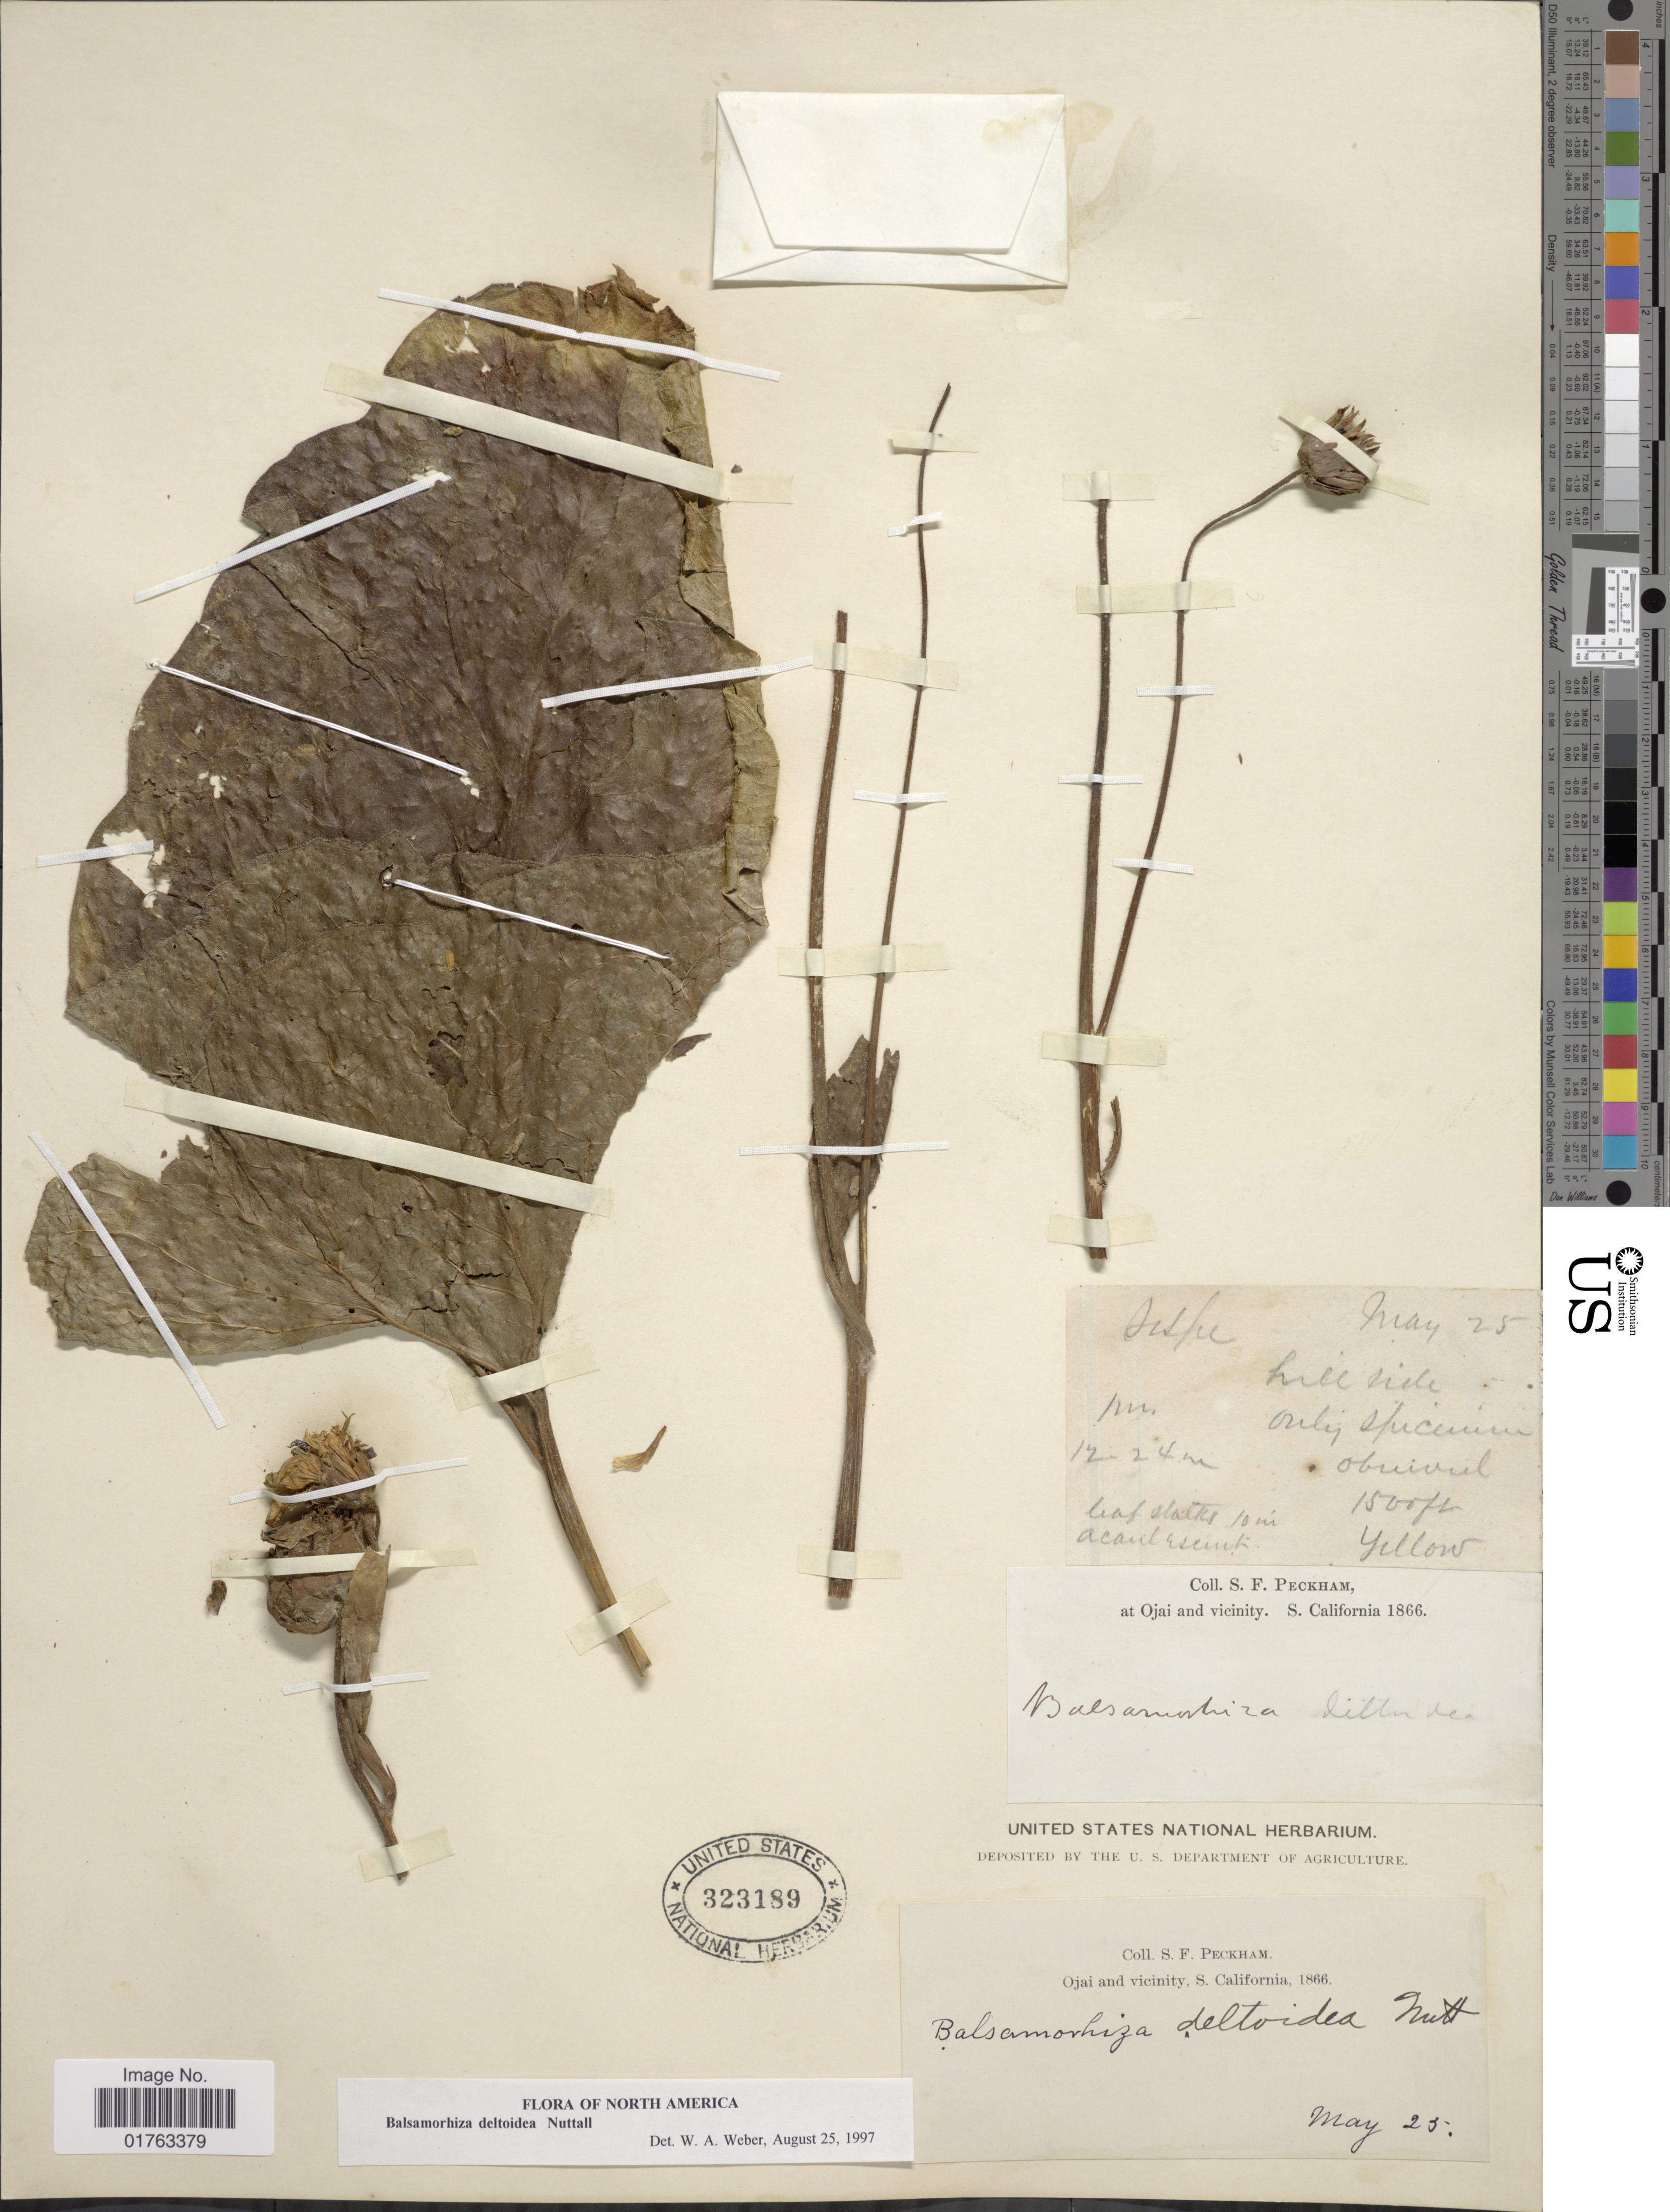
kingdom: Plantae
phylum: Tracheophyta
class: Magnoliopsida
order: Asterales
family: Asteraceae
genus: Balsamorhiza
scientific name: Balsamorhiza deltoidea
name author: Nutt.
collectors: S. Peckham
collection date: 1866-05-23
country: United States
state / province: California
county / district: Ventura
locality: Ojai and vicinity of S. California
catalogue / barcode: US 323189